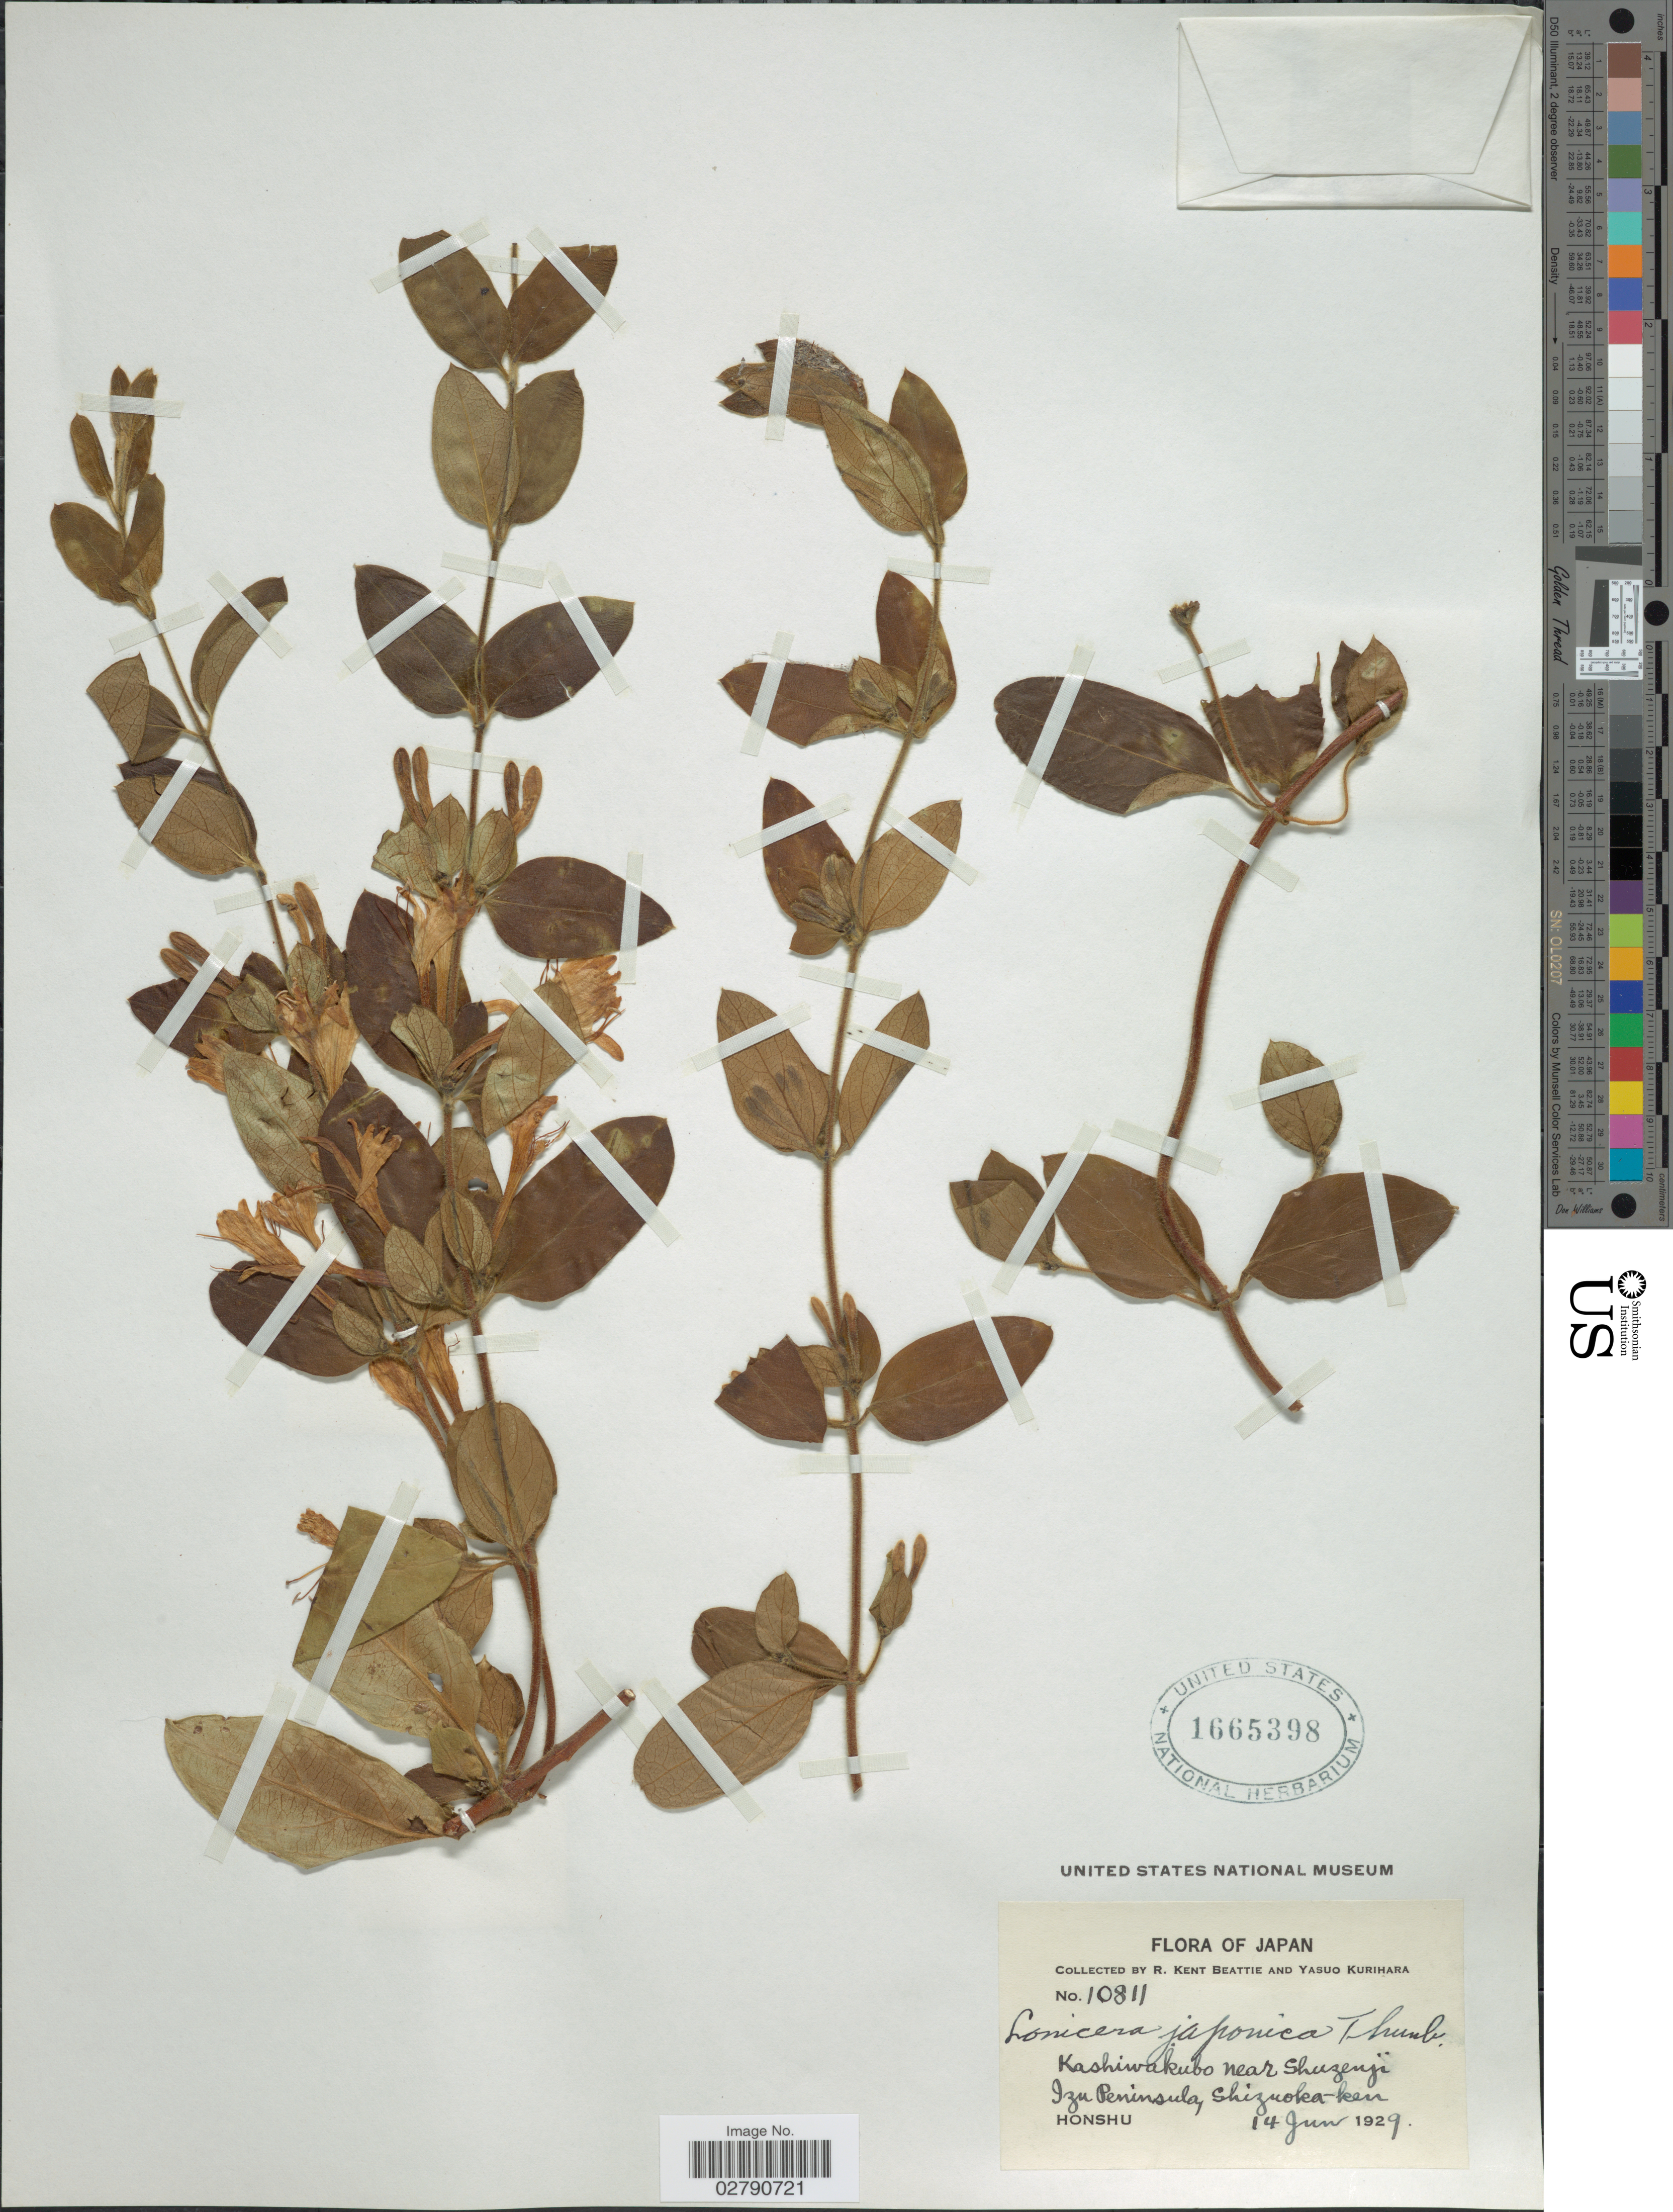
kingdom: Plantae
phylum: Tracheophyta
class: Magnoliopsida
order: Dipsacales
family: Caprifoliaceae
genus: Lonicera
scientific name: Lonicera japonica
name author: Thunb.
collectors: R. K. Beattie & Y. Kurihara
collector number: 10811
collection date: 1929-06-14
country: Japan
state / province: Sizuoka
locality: Kashiwakubo near Shuzenji. Izu Peninsula, Shizuoka-ken, Honshu.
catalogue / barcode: US 1665398